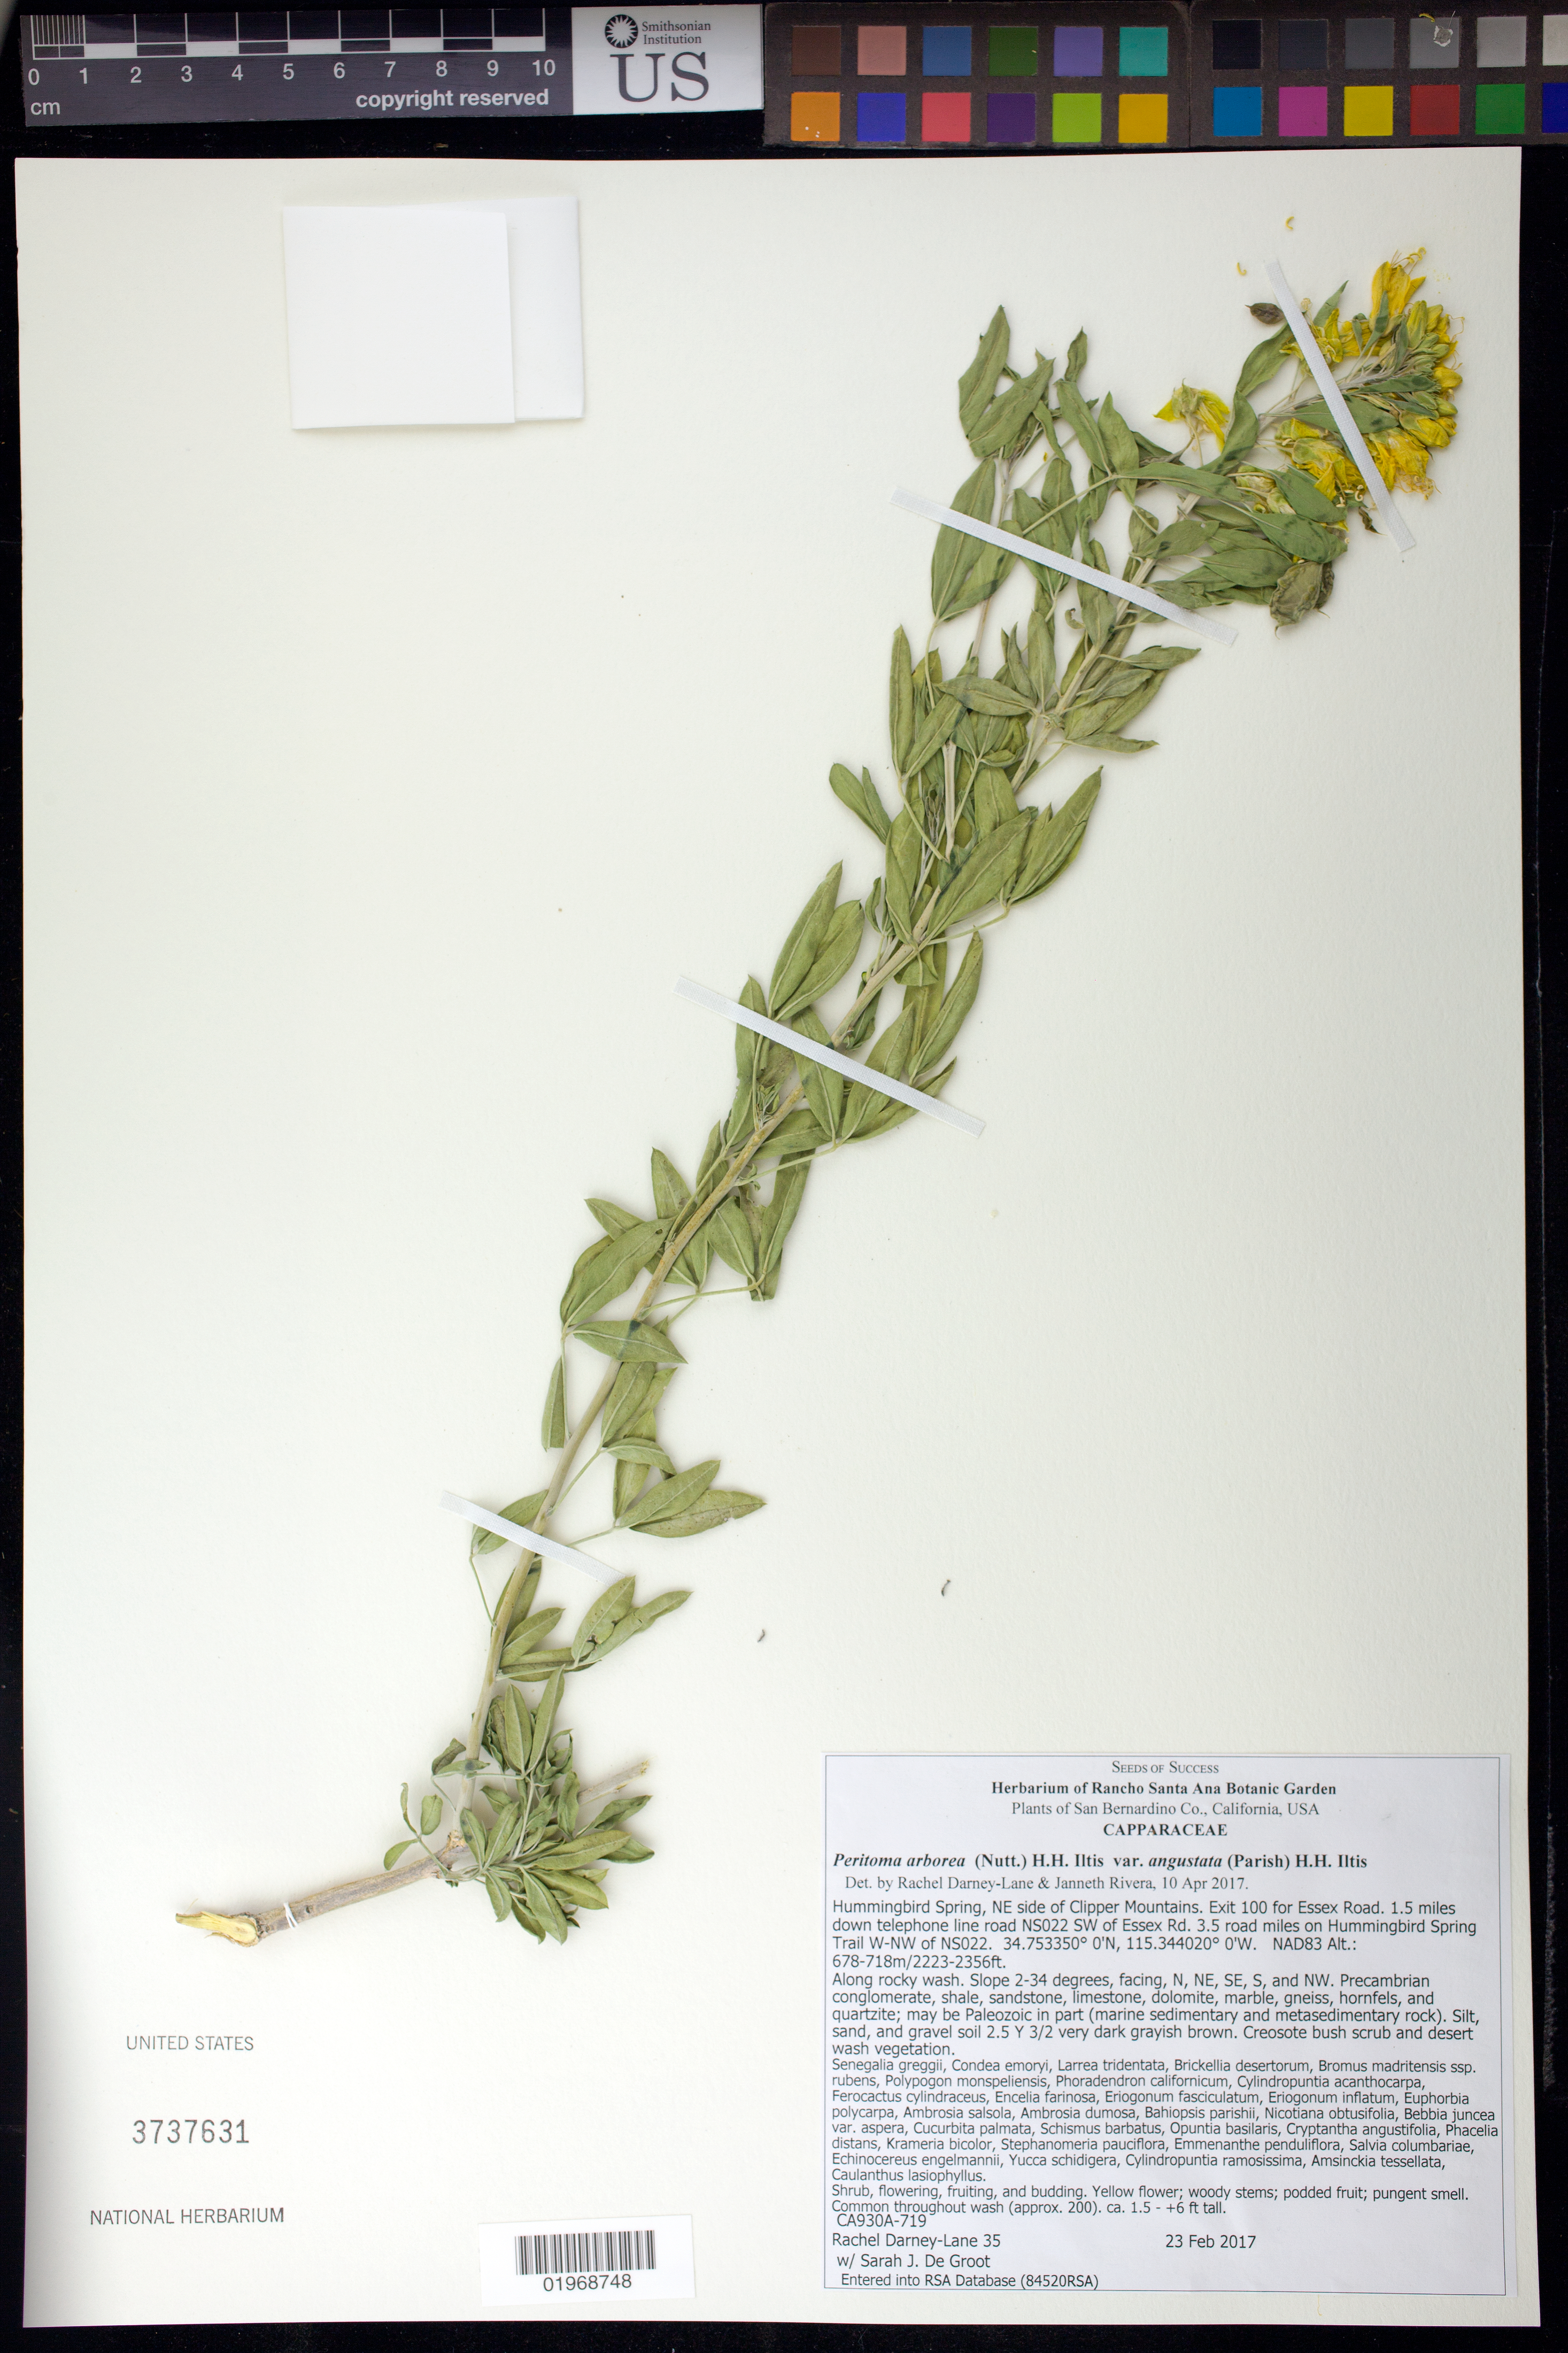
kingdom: Plantae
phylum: Tracheophyta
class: Magnoliopsida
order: Brassicales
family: Cleomaceae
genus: Peritoma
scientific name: Peritoma arborea var. angustata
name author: (Parish) Iltis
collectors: R. Darney-Lane & S. De Groot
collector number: CA930A-719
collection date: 2017-02-23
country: United States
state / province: California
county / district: San Bernardino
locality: Hummingbird Spring, NE side of Clipper Mtns, 3.5 miles on Hummingbird Spring Trail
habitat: Rocky wash, silt, sand and gravel soil. Creosote bush scrub and desert wash vegetation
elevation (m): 678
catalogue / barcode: US 3737631